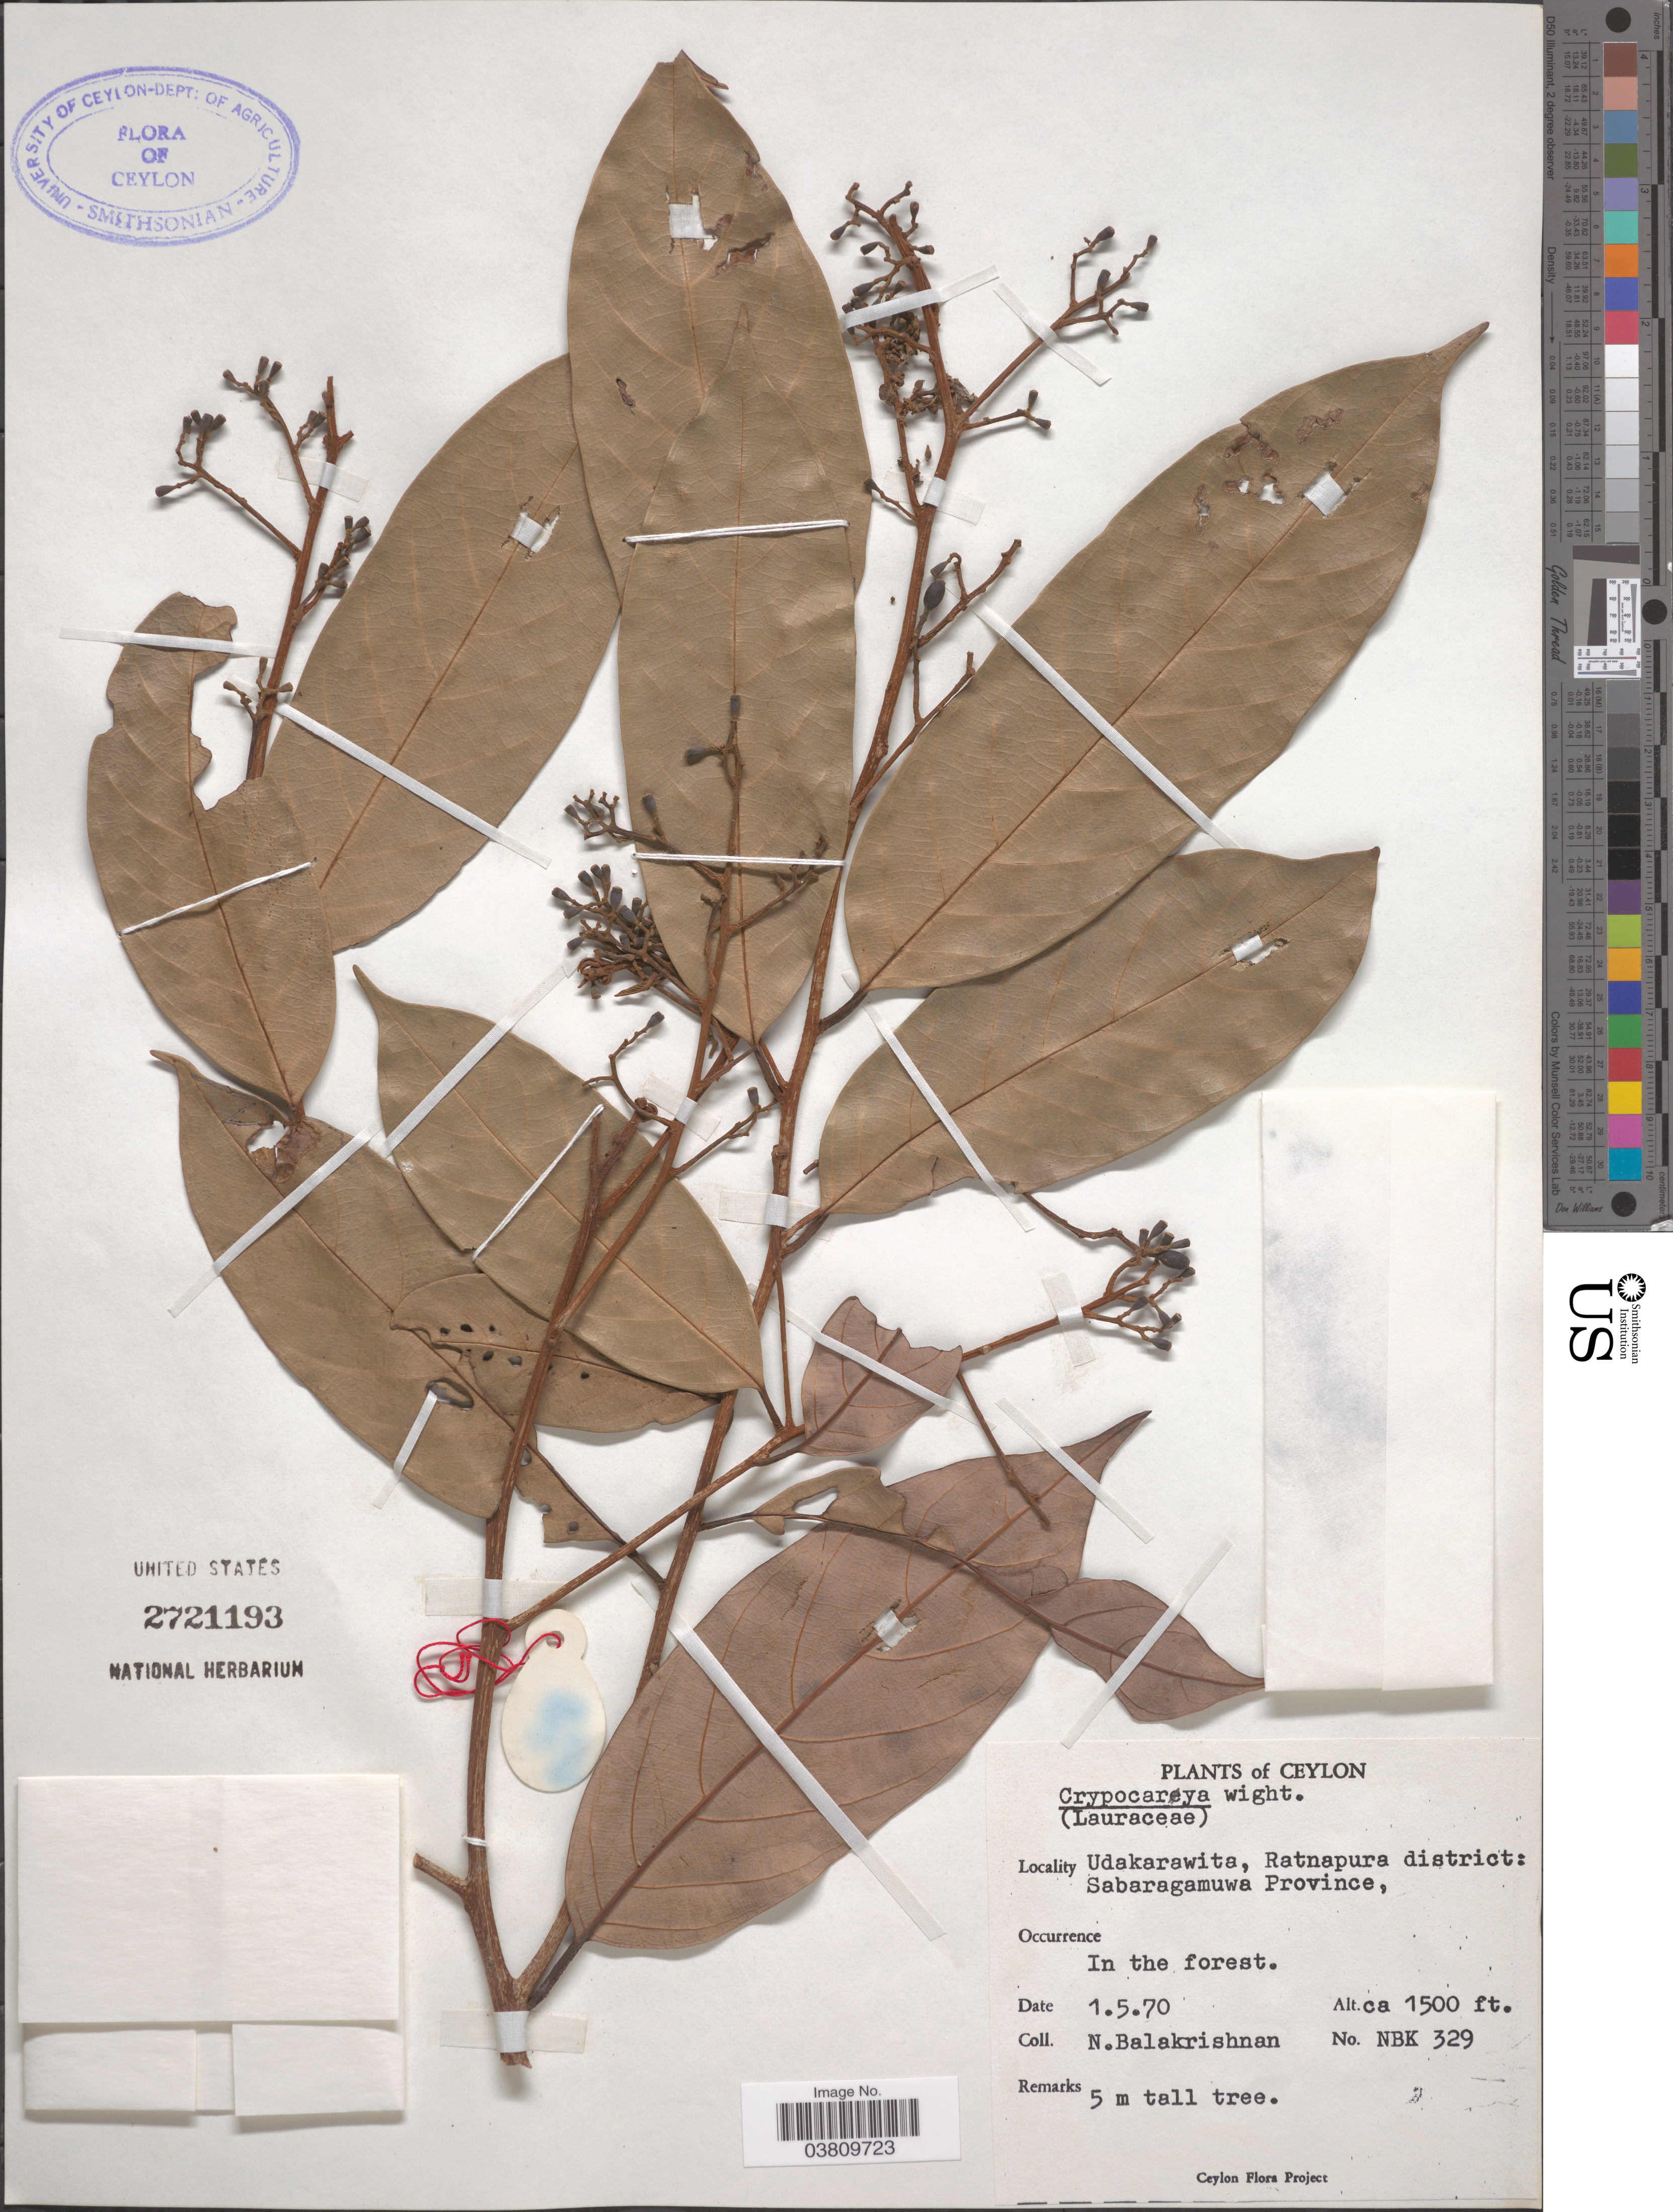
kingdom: Plantae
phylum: Tracheophyta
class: Magnoliopsida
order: Laurales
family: Lauraceae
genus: Cryptocarya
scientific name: Cryptocarya wightiana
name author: Thwaites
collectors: N. Balakrishnan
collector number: NBK329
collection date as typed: Transcribed d/m/y: 1/5/70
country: Sri Lanka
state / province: Sabaragamuwa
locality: Ceylon. Udakarawita, Ratnapura district.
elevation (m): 457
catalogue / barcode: US 2721193